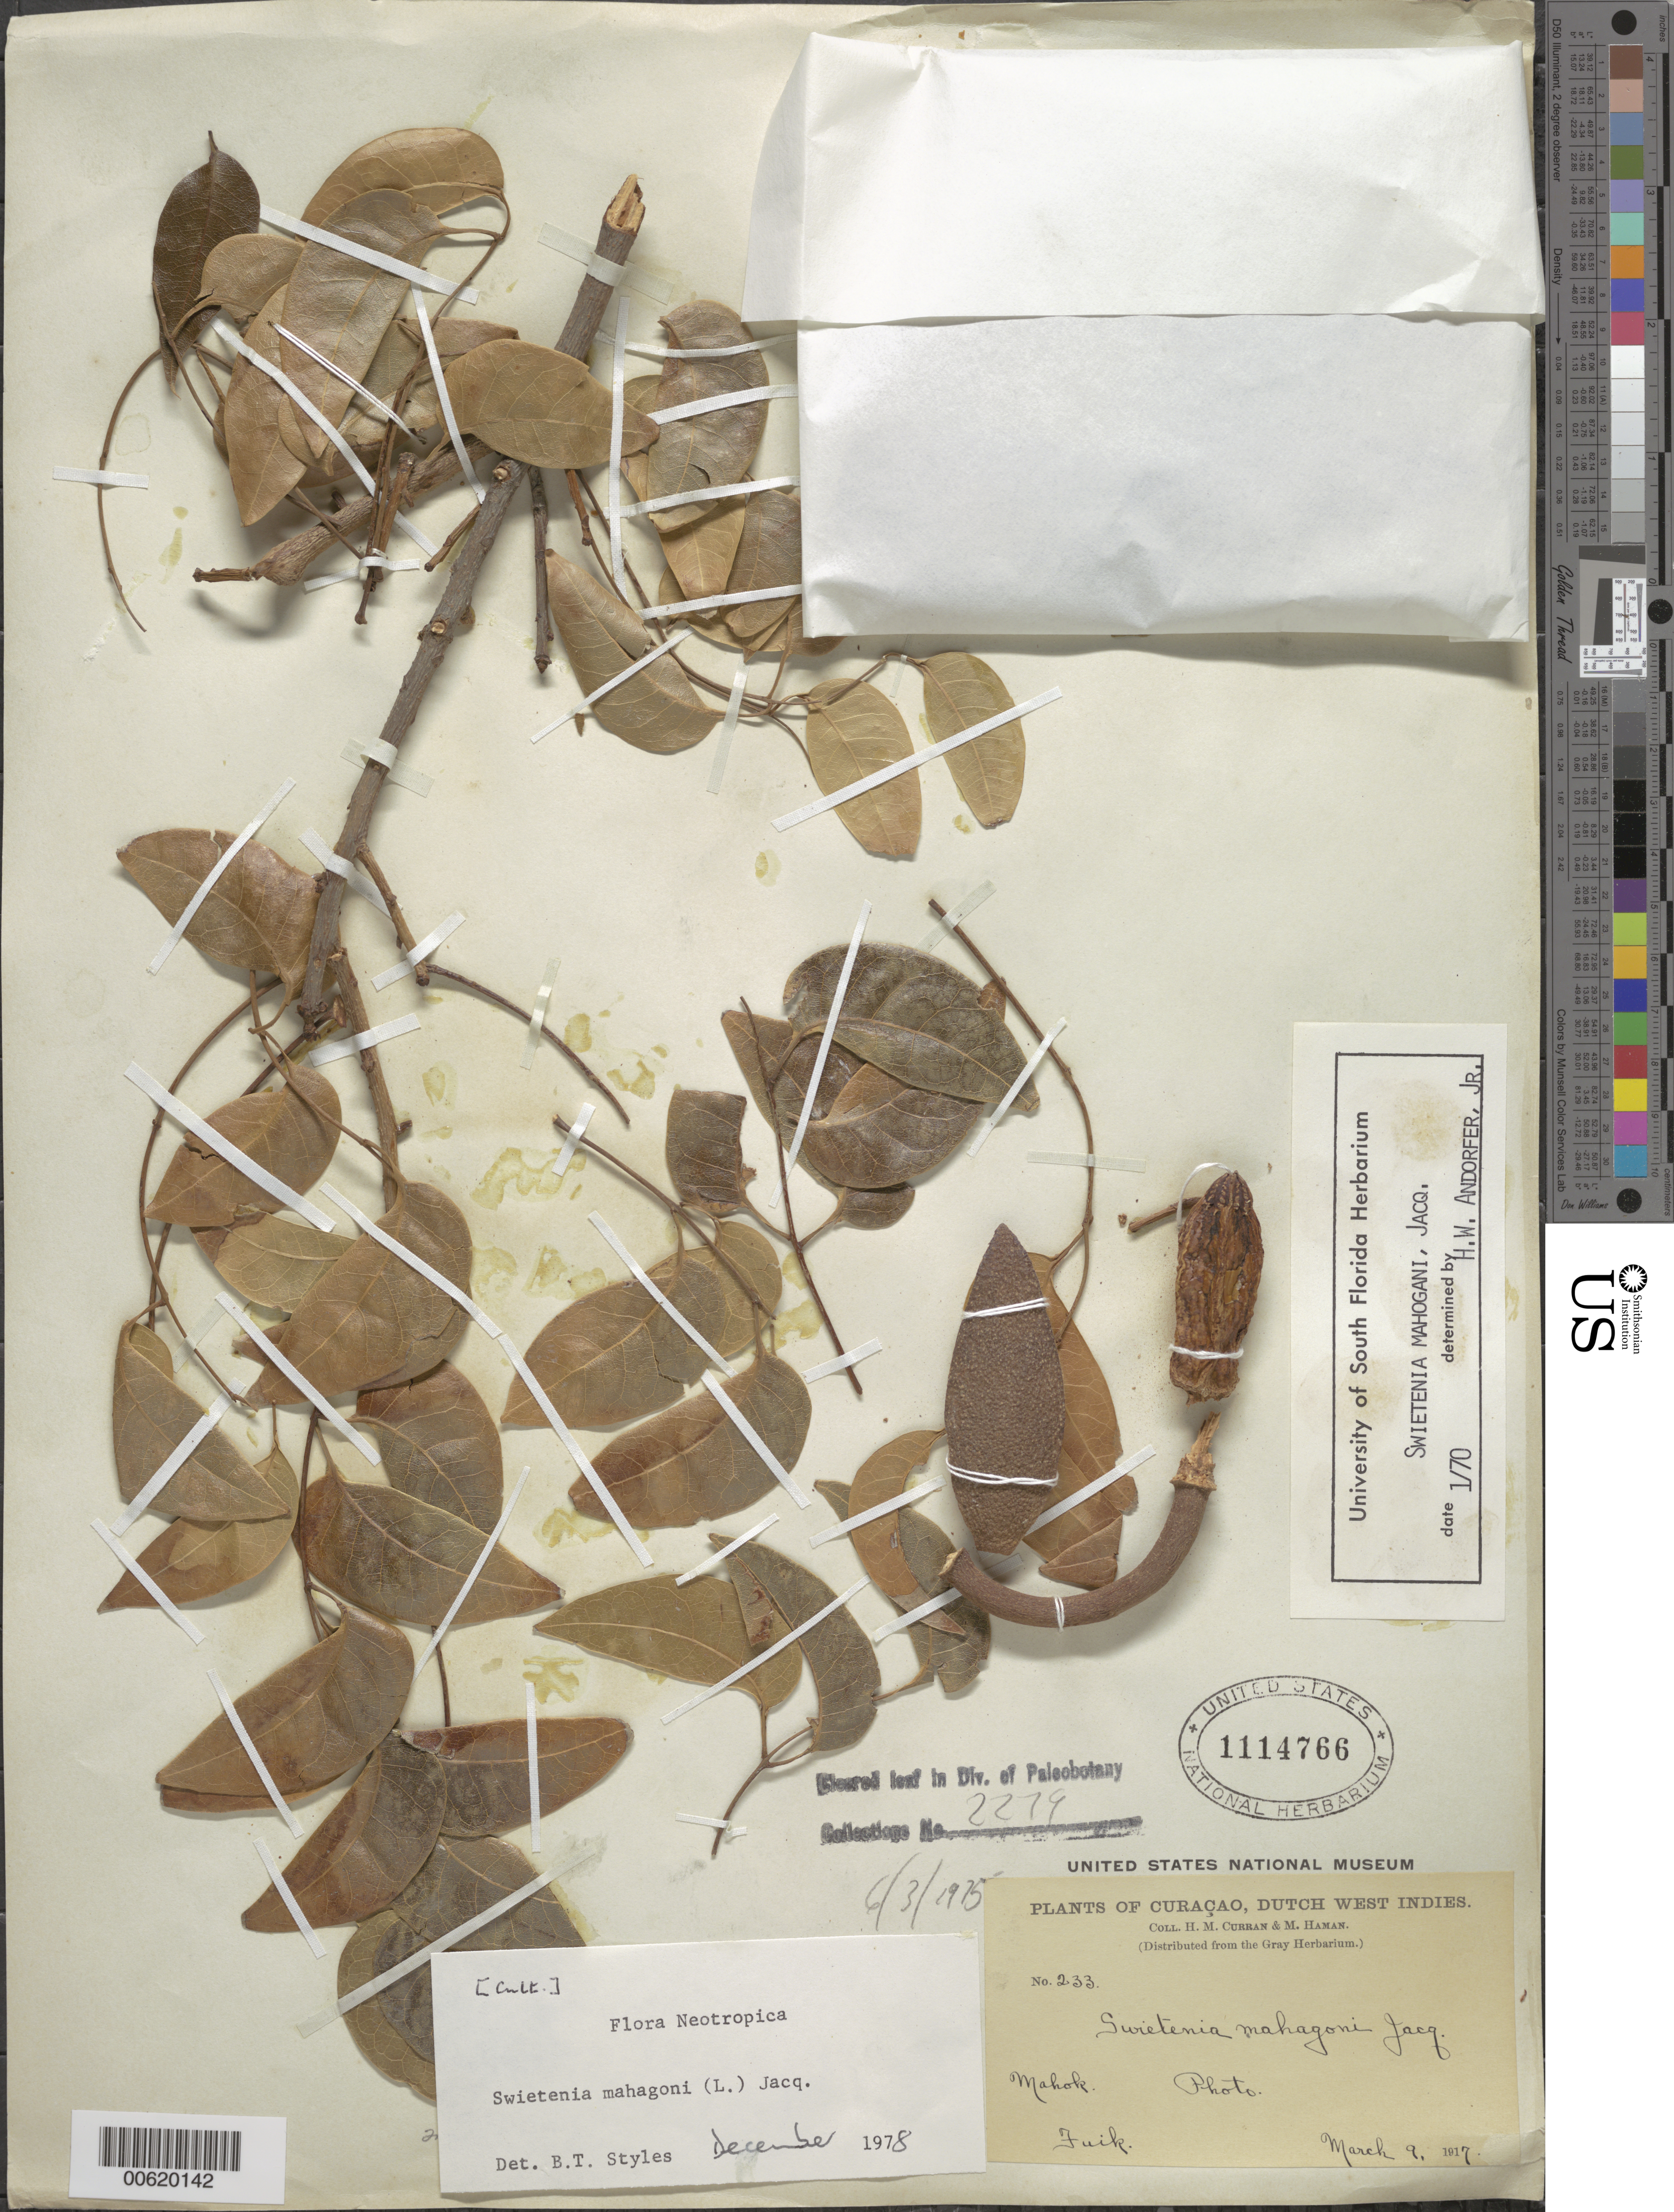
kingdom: Plantae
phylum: Tracheophyta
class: Magnoliopsida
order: Sapindales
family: Meliaceae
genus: Swietenia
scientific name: Swietenia mahagoni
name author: (L.) Jacq.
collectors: H. M. Curran & M. Haman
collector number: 233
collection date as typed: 09 Mar 1917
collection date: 1917-03-09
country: Curaçao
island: Curaçao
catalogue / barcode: US 1114766